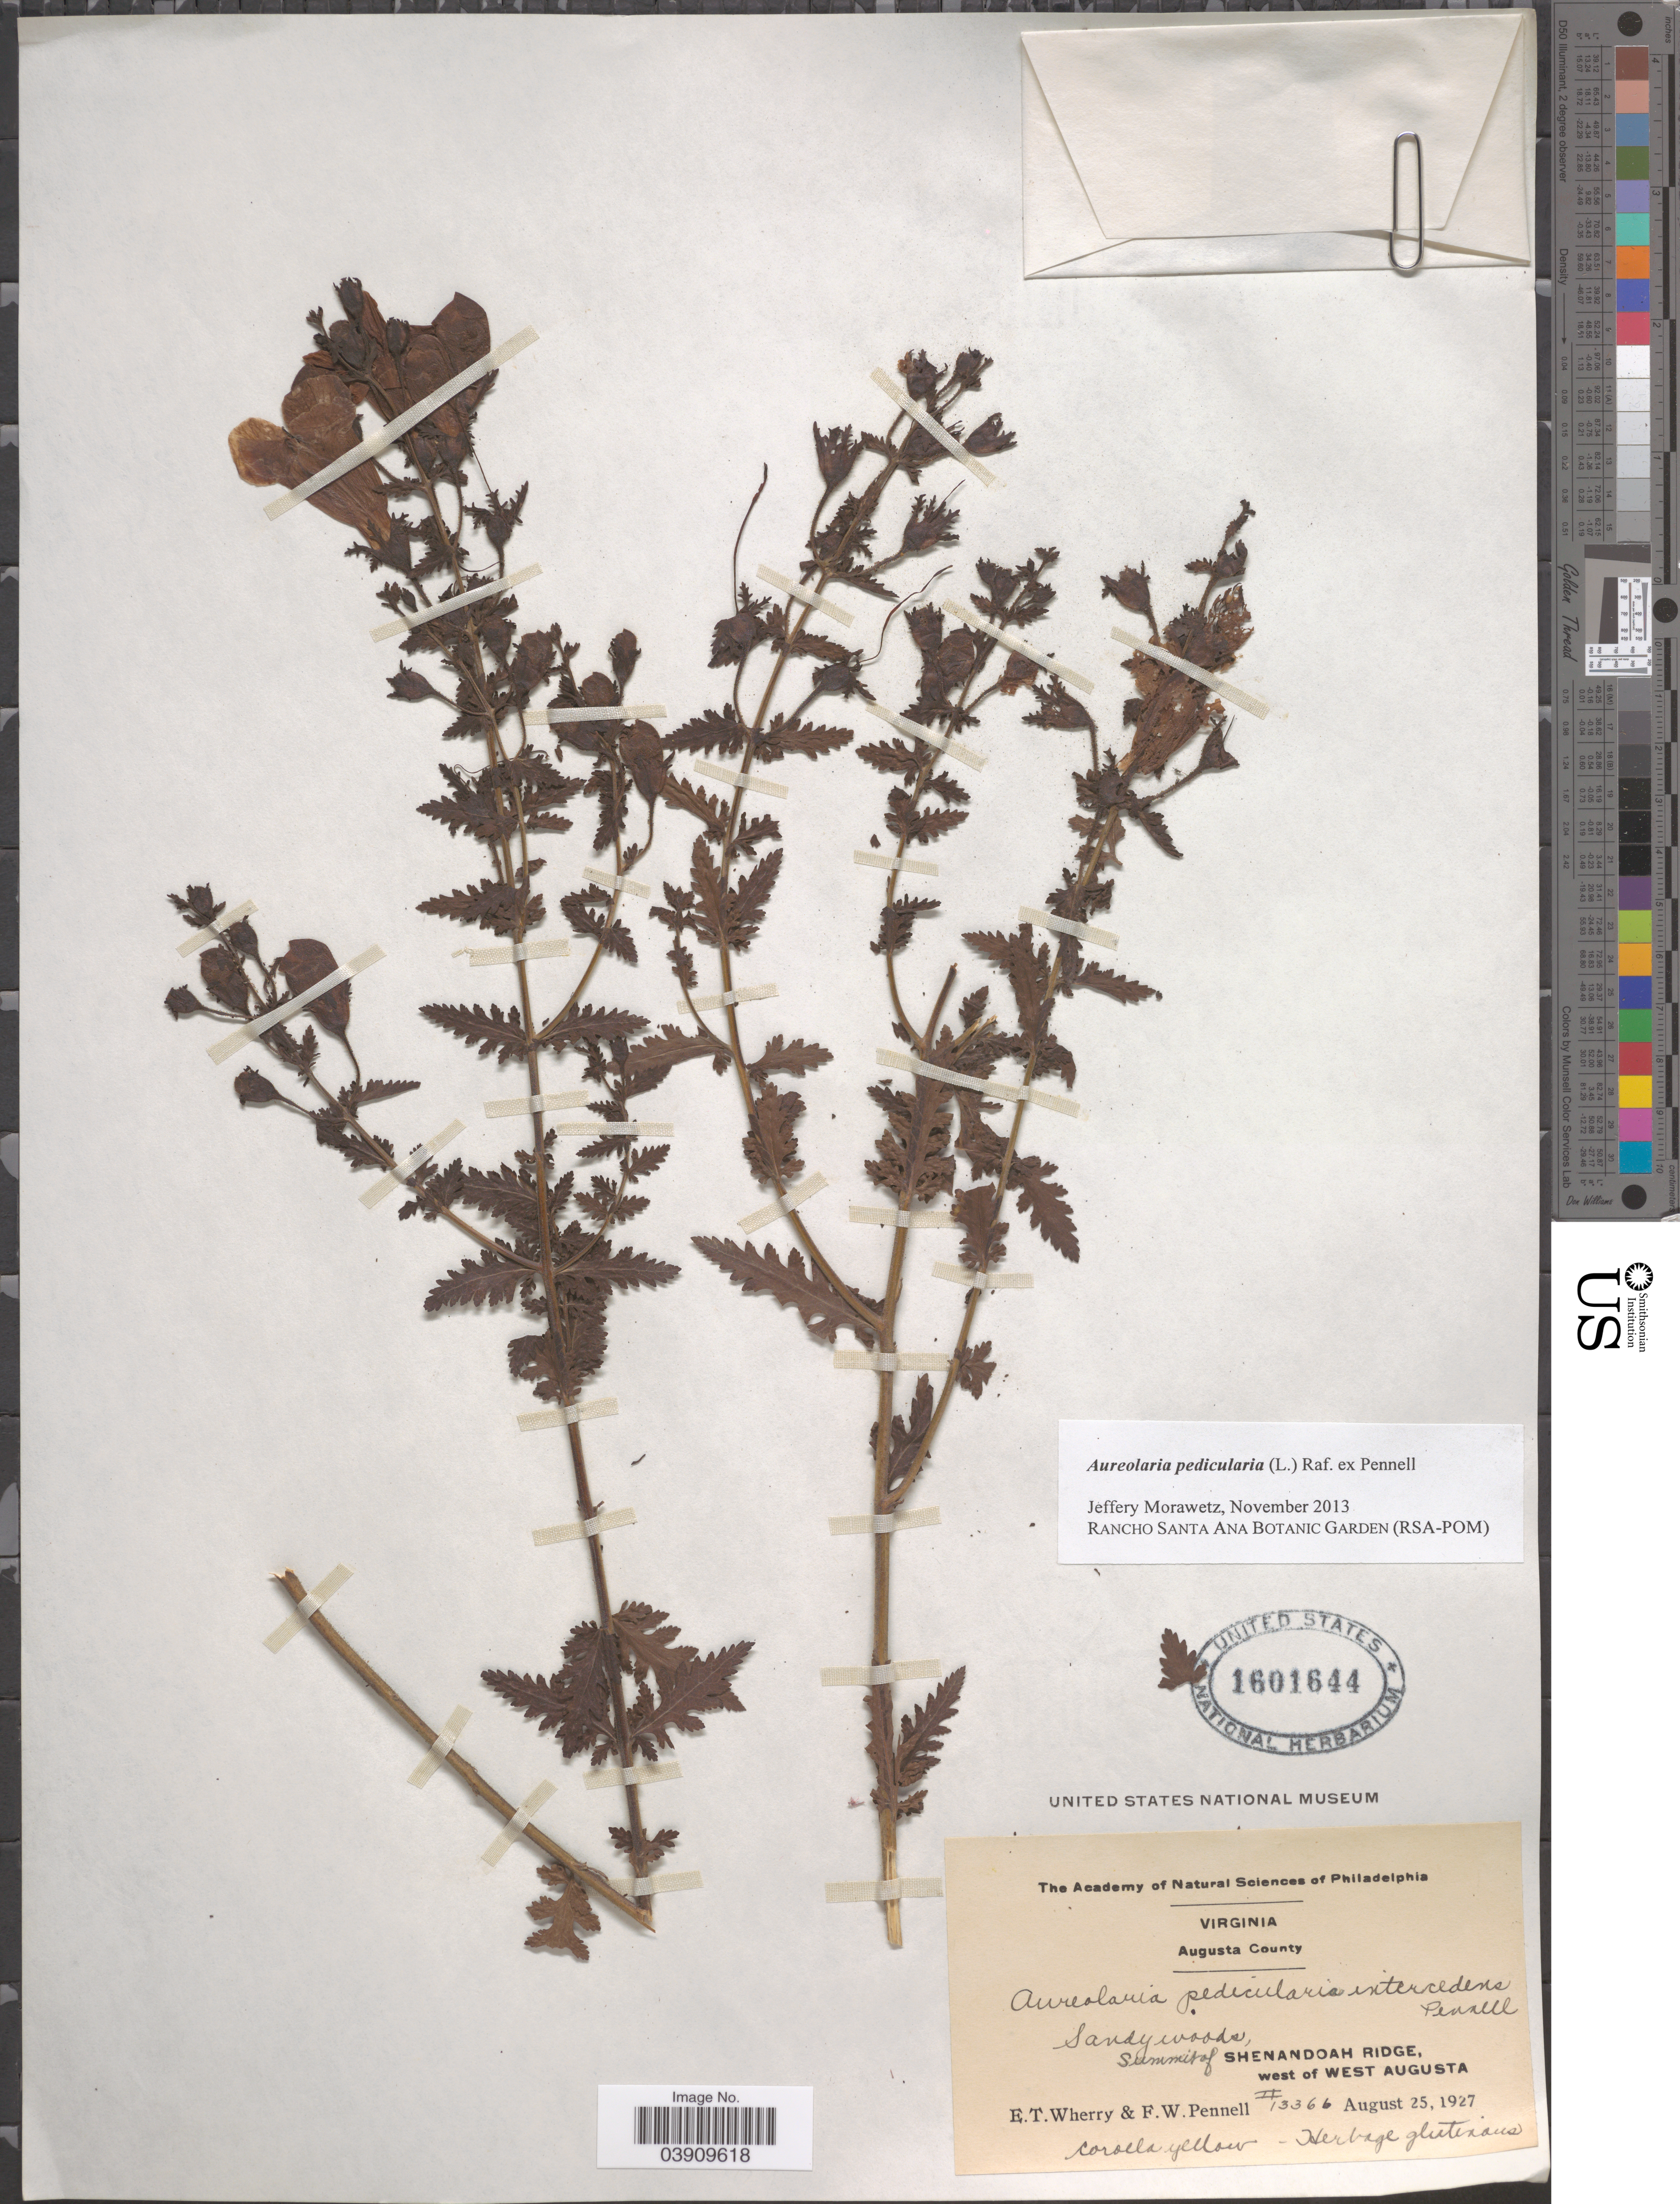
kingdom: Plantae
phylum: Tracheophyta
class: Magnoliopsida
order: Lamiales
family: Orobanchaceae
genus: Aureolaria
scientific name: Aureolaria pedicularia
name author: (L.) Raf. ex Farw.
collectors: E. T. Wherry & F. W. Pennell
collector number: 13366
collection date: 1927-08-25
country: United States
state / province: Virginia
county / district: Augusta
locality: Augusta County. Summit of Shenandoah Ridge, west of West Augusta.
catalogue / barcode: US 1601644